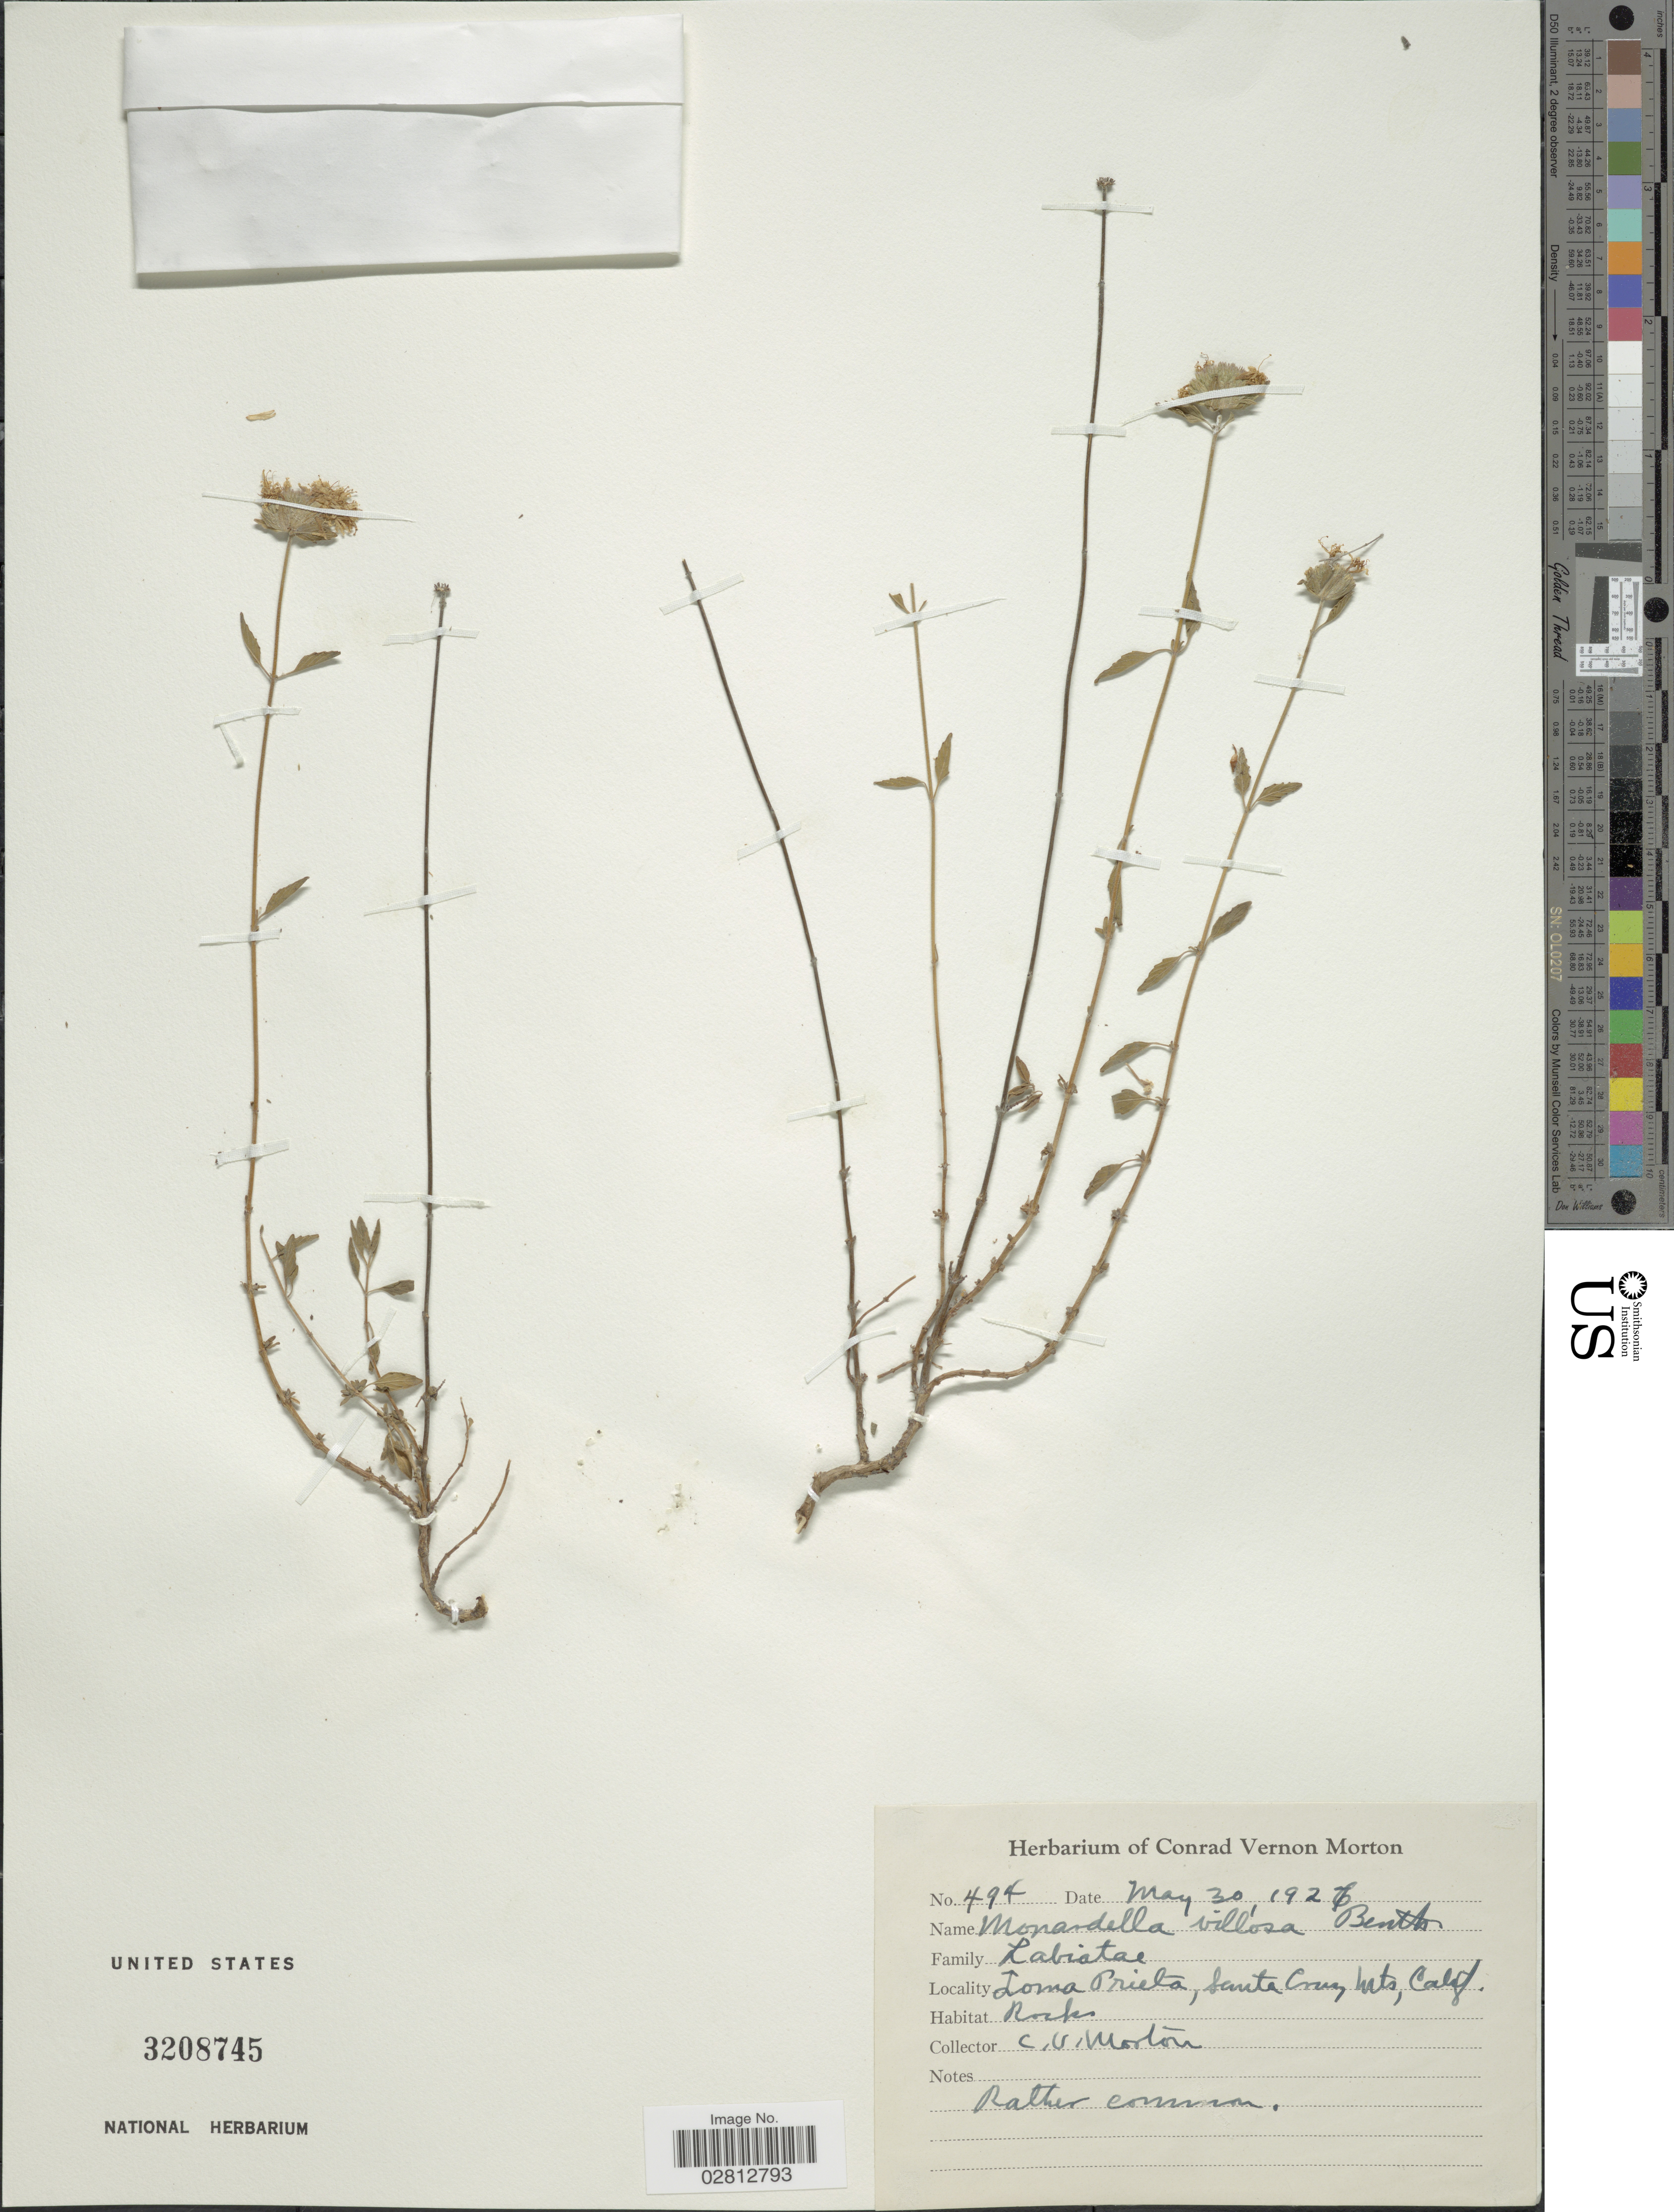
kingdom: Plantae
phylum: Tracheophyta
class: Magnoliopsida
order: Lamiales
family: Lamiaceae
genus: Monardella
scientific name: Monardella villosa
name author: Benth.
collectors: C. V. Morton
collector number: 494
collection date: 1927-05-30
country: United States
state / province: California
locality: Loma Prieta, Santa Cruz Mts.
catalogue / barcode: US 3208745